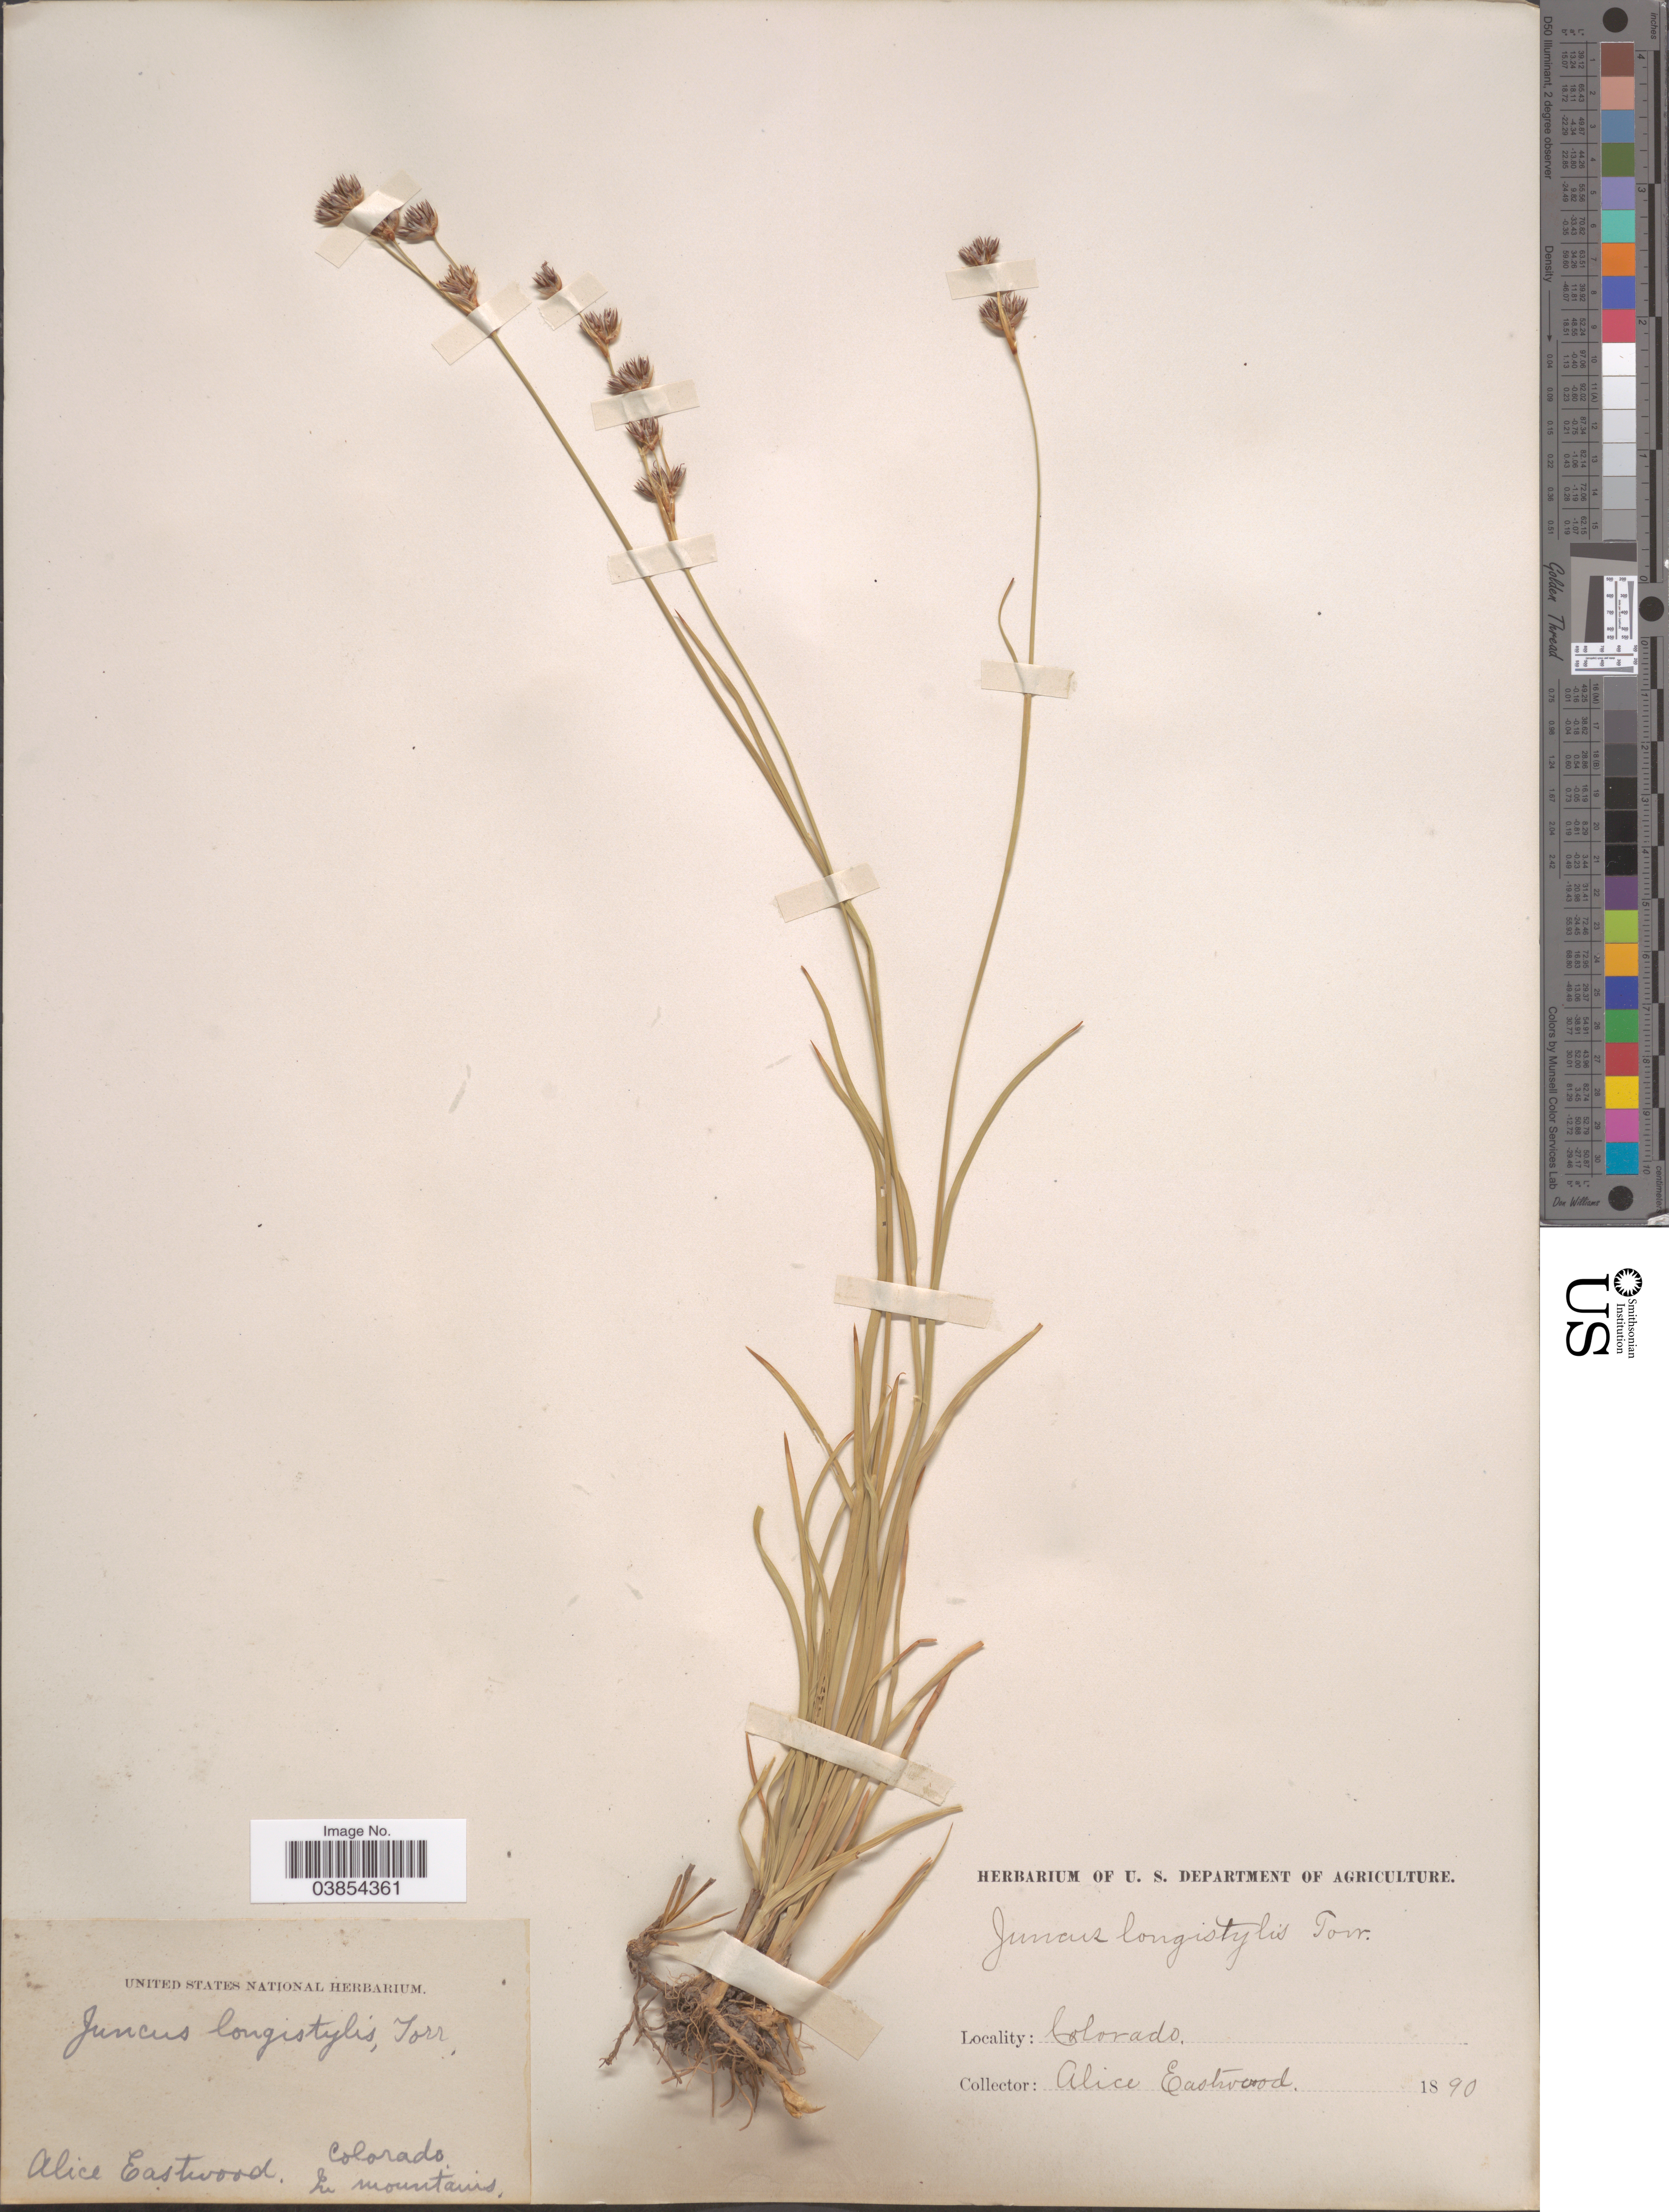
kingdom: Plantae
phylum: Tracheophyta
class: Liliopsida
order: Poales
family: Juncaceae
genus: Juncus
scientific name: Juncus longistylis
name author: Torr.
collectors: A. Eastwood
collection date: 1890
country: United States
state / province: Colorado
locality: In mountains.